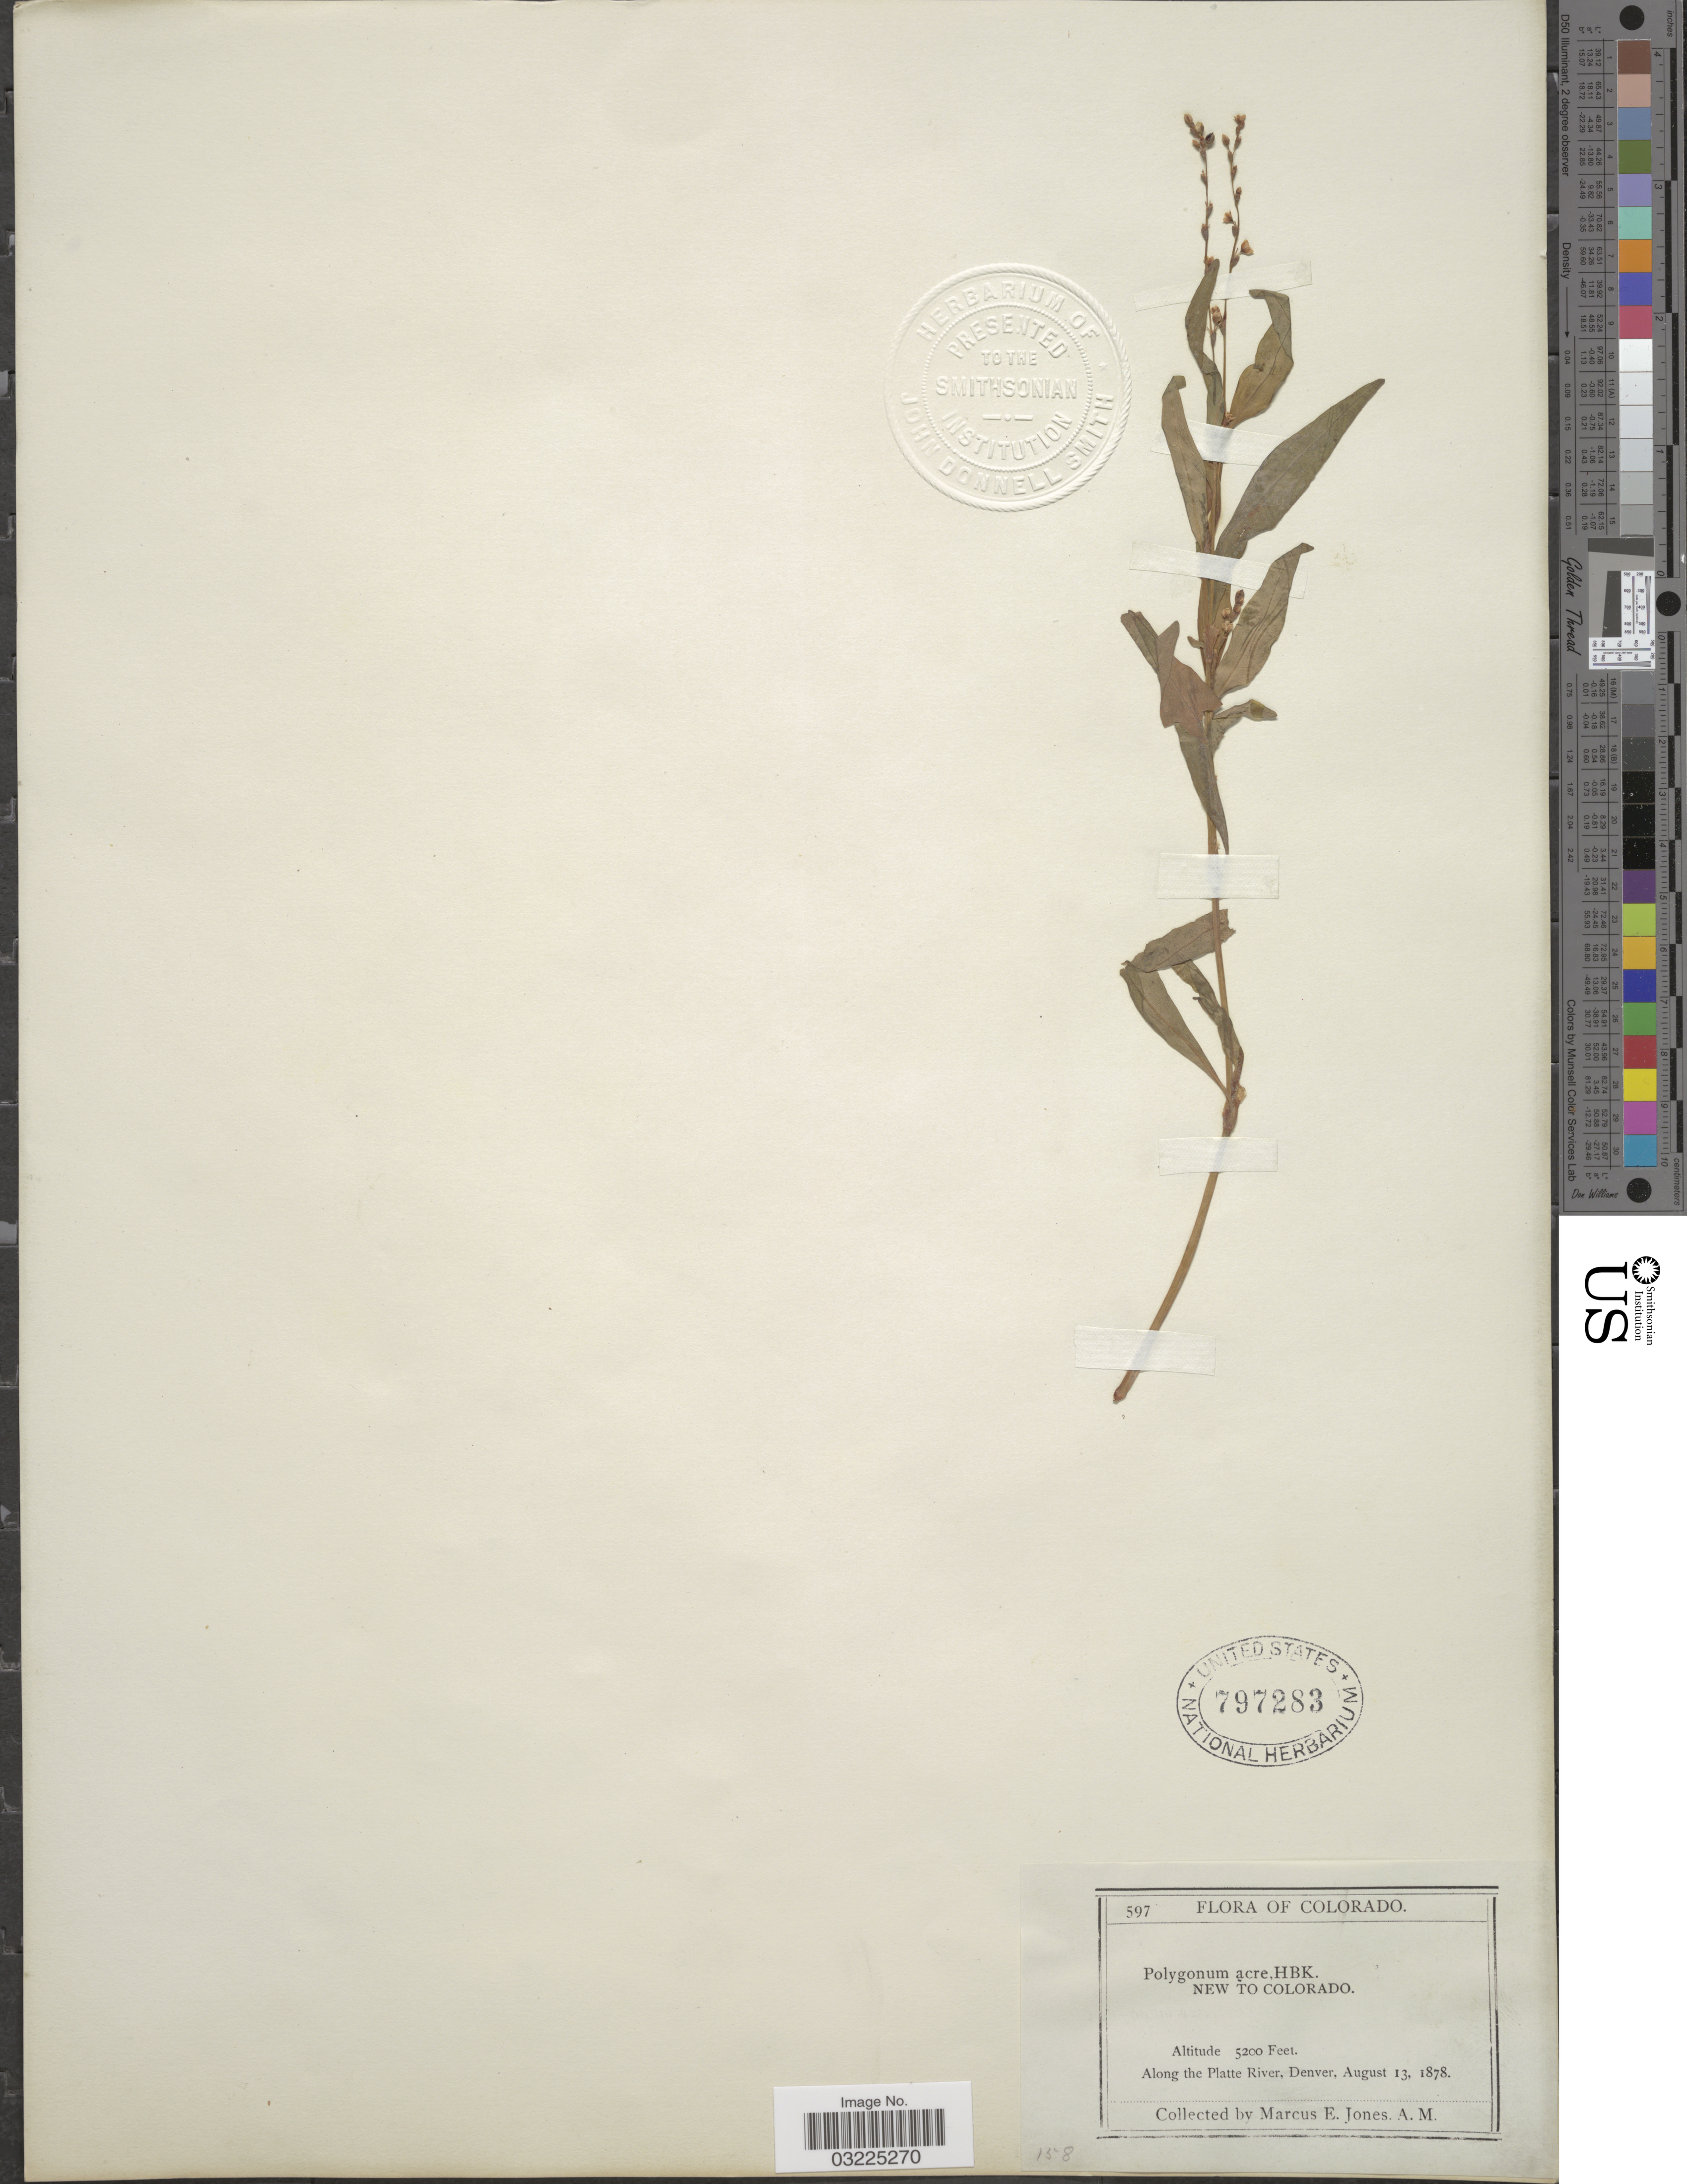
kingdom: Plantae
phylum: Tracheophyta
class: Magnoliopsida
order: Caryophyllales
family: Polygonaceae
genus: Persicaria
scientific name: Persicaria punctata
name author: (Elliott) Small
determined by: Atha, D. E.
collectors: M. E. Jones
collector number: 597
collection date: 1878-08-13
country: United States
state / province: Colorado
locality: Along the Platte River, Denver.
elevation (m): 1585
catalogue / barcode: US 797283